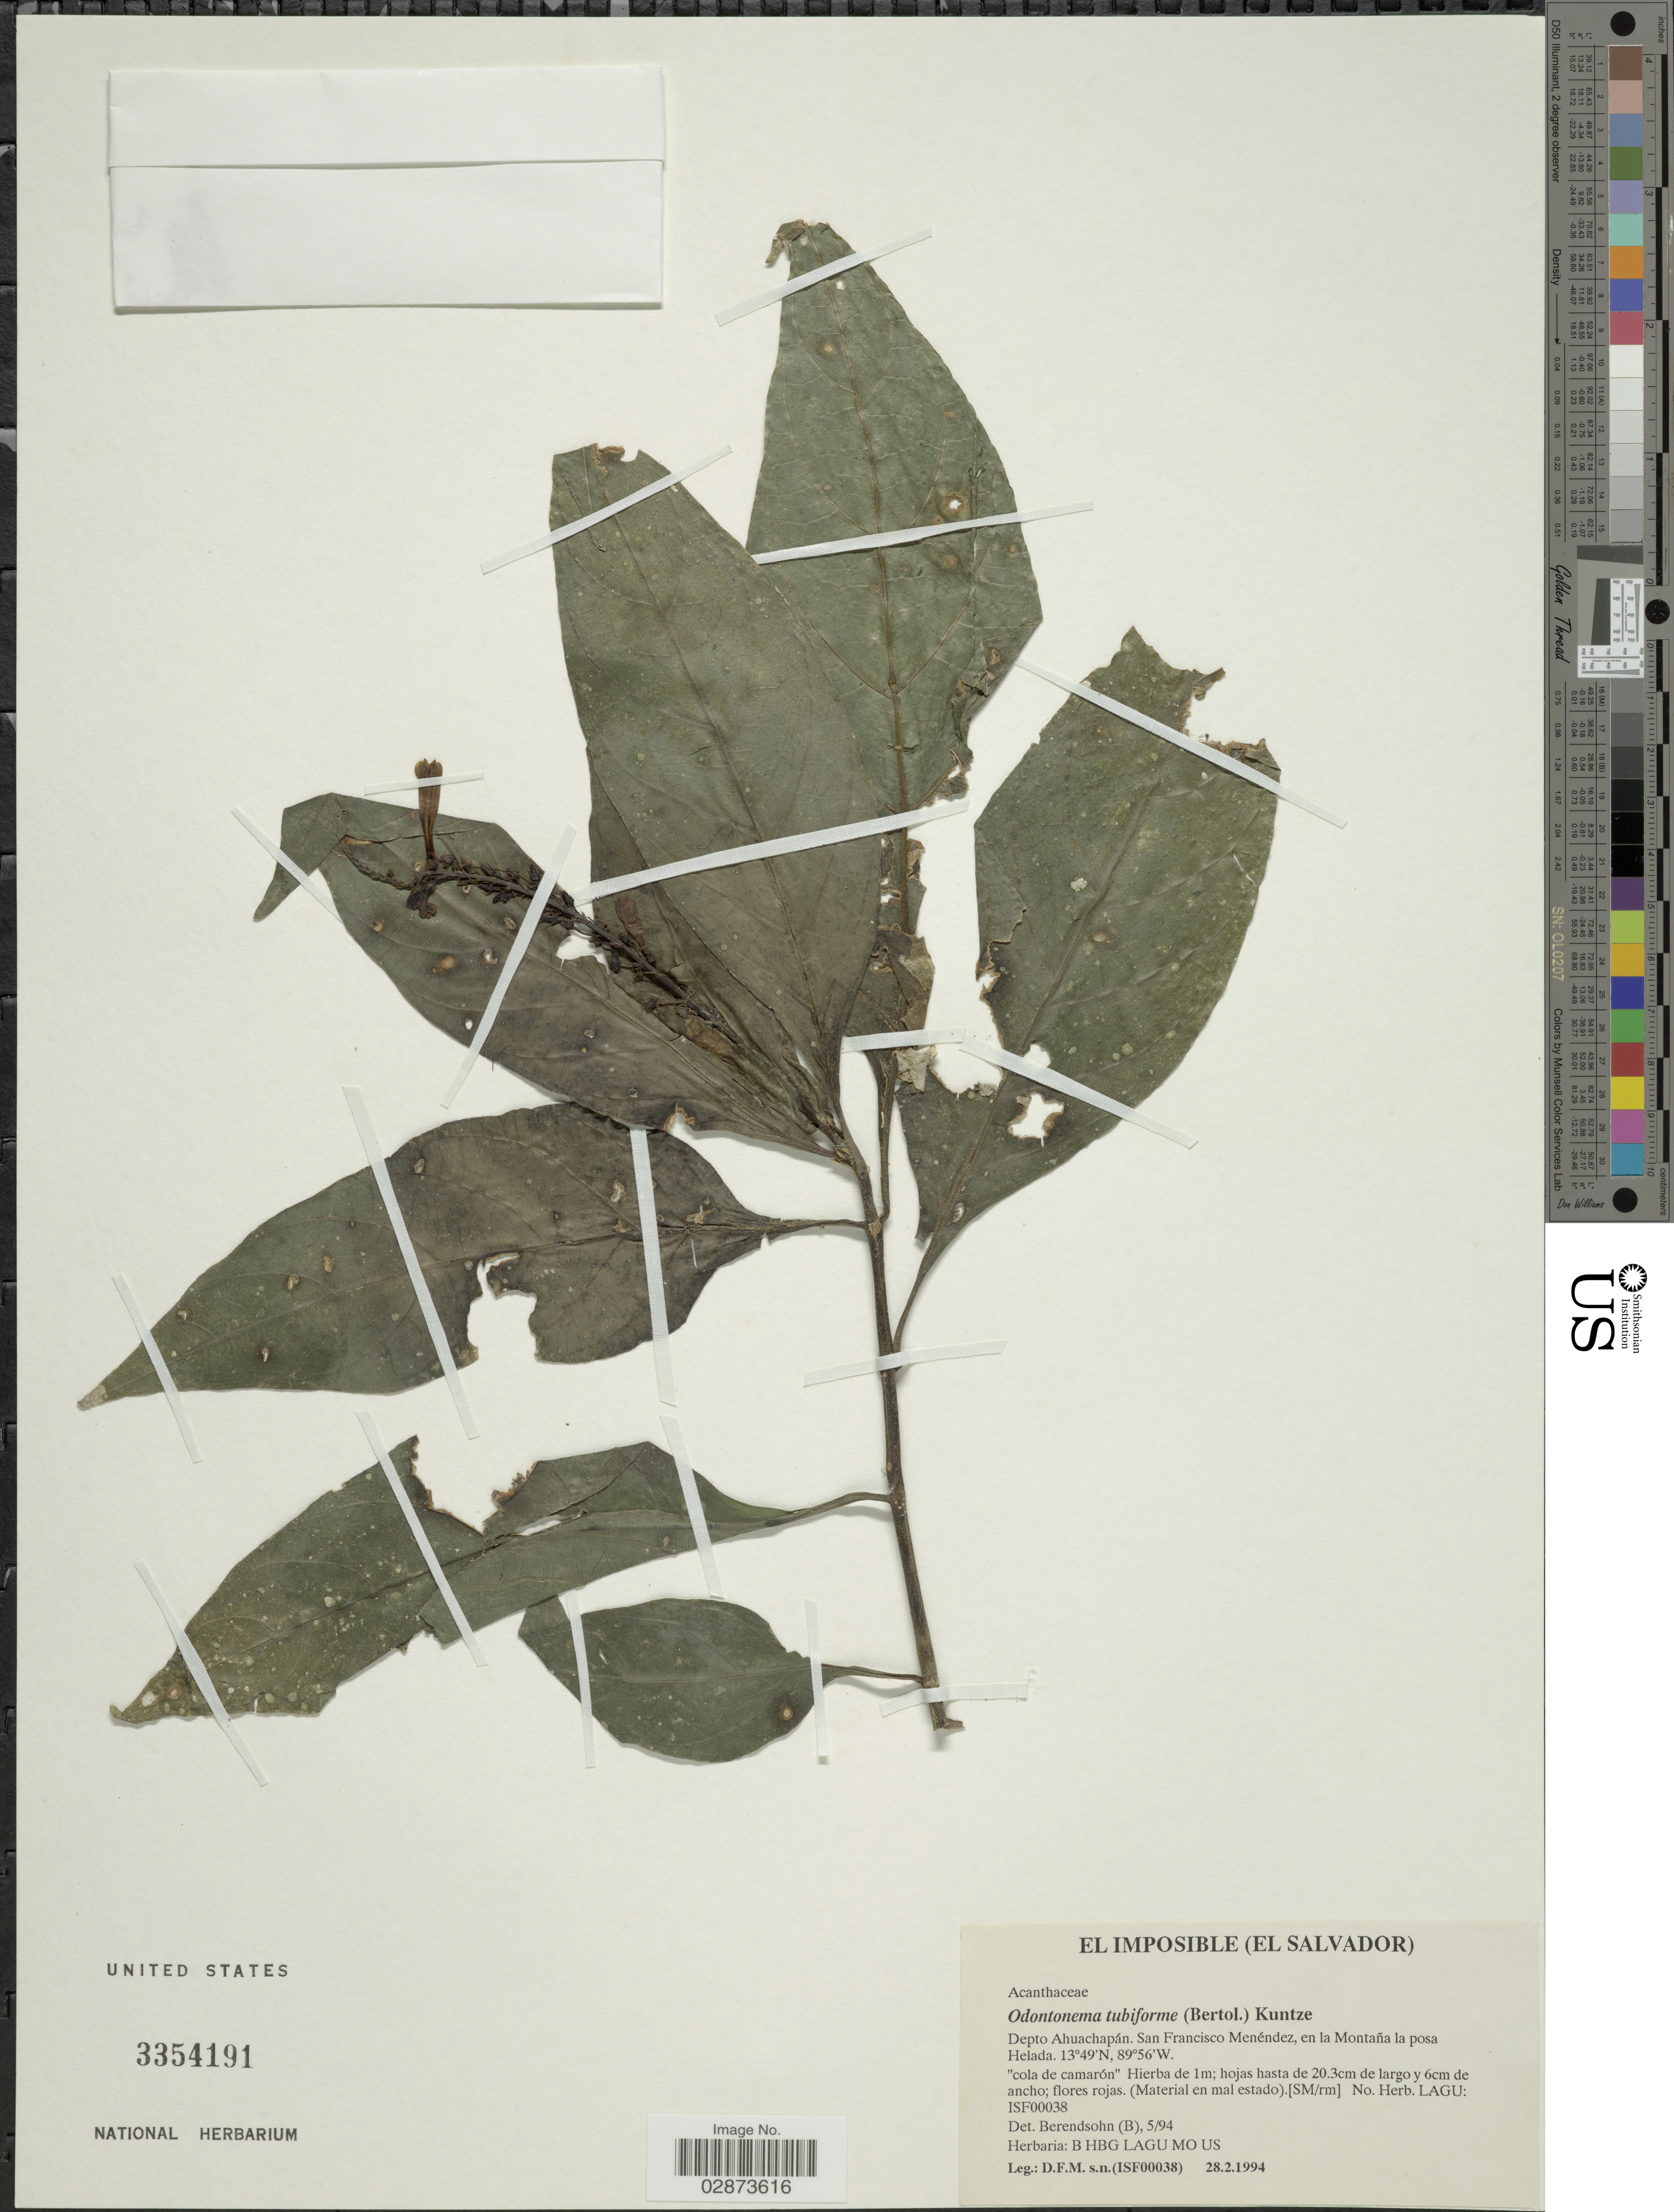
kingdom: Plantae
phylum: Tracheophyta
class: Magnoliopsida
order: Lamiales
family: Acanthaceae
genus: Odontonema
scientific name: Odontonema tubaeforme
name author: (Bertol.) Kuntze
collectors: D. F. M.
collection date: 1994-02-28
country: El Salvador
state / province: Ahuachapan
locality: Depto. Ahuachapán. San Francisco Menéndez, en la Montaña la posa Helada.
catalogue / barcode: US 3354191